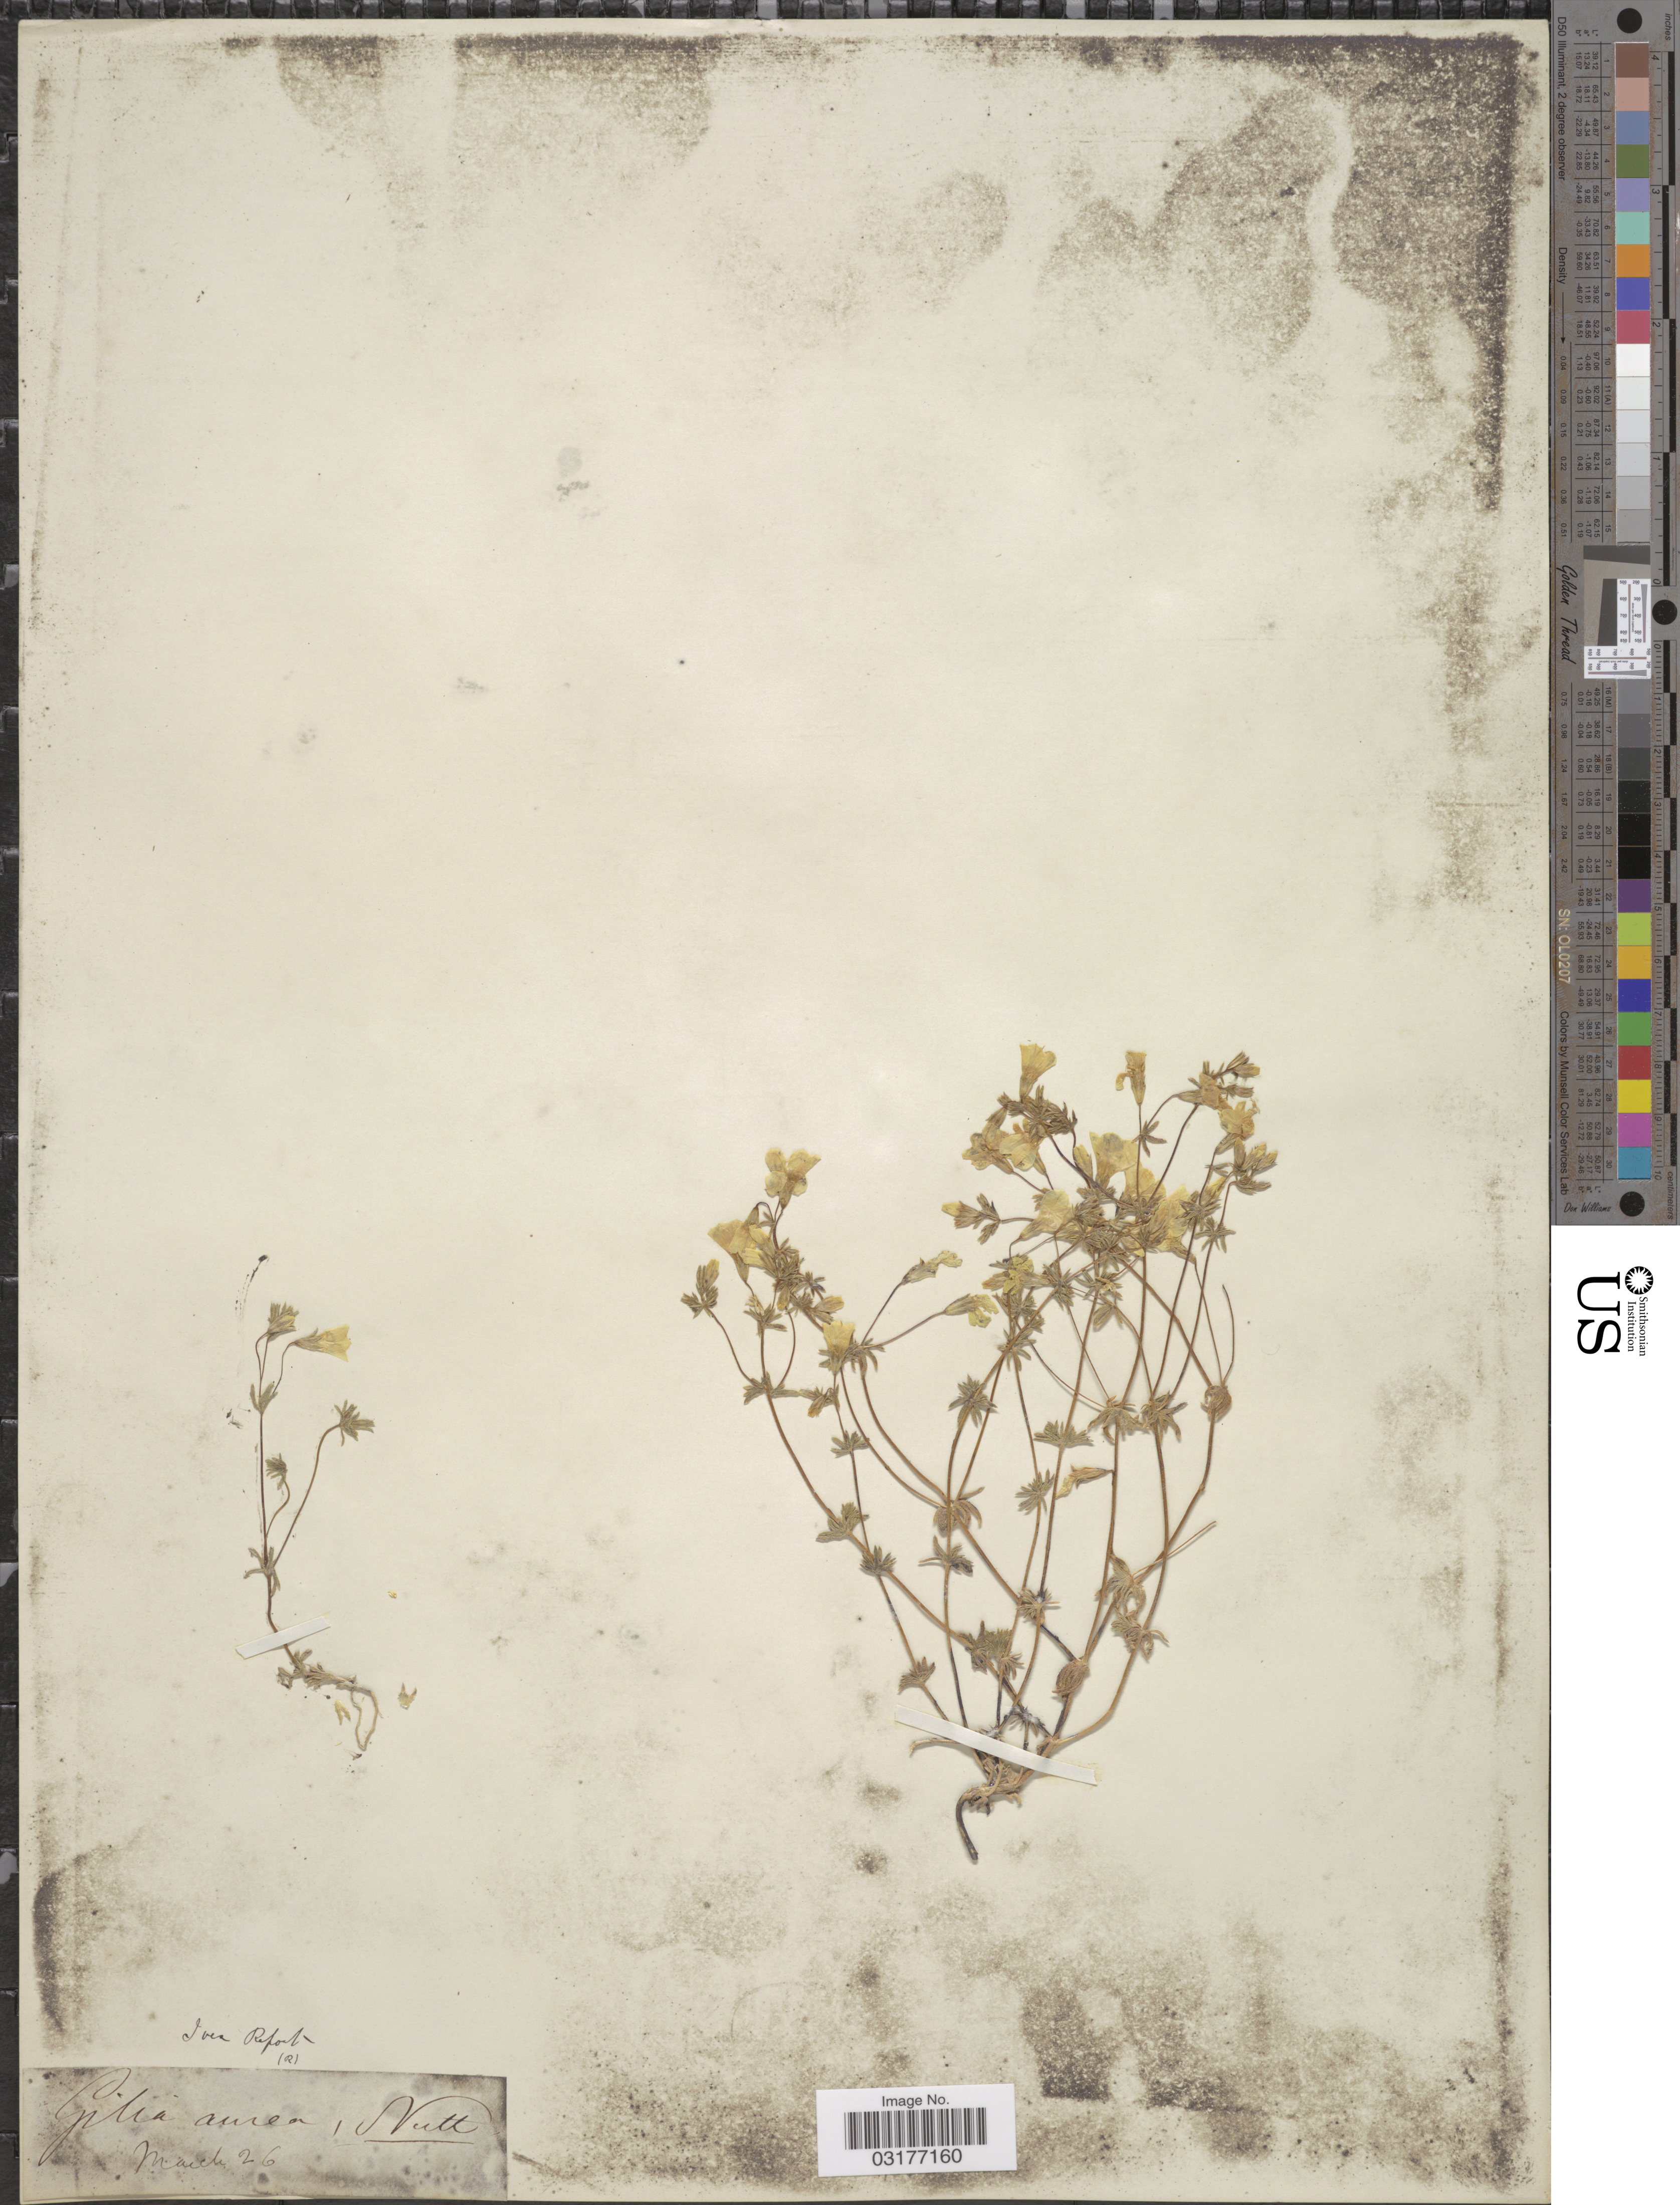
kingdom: Plantae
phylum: Tracheophyta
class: Magnoliopsida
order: Ericales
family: Polemoniaceae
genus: Leptosiphon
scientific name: Leptosiphon chrysanthus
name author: J.M. Porter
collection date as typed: Transcribed d/m/y: /3/26